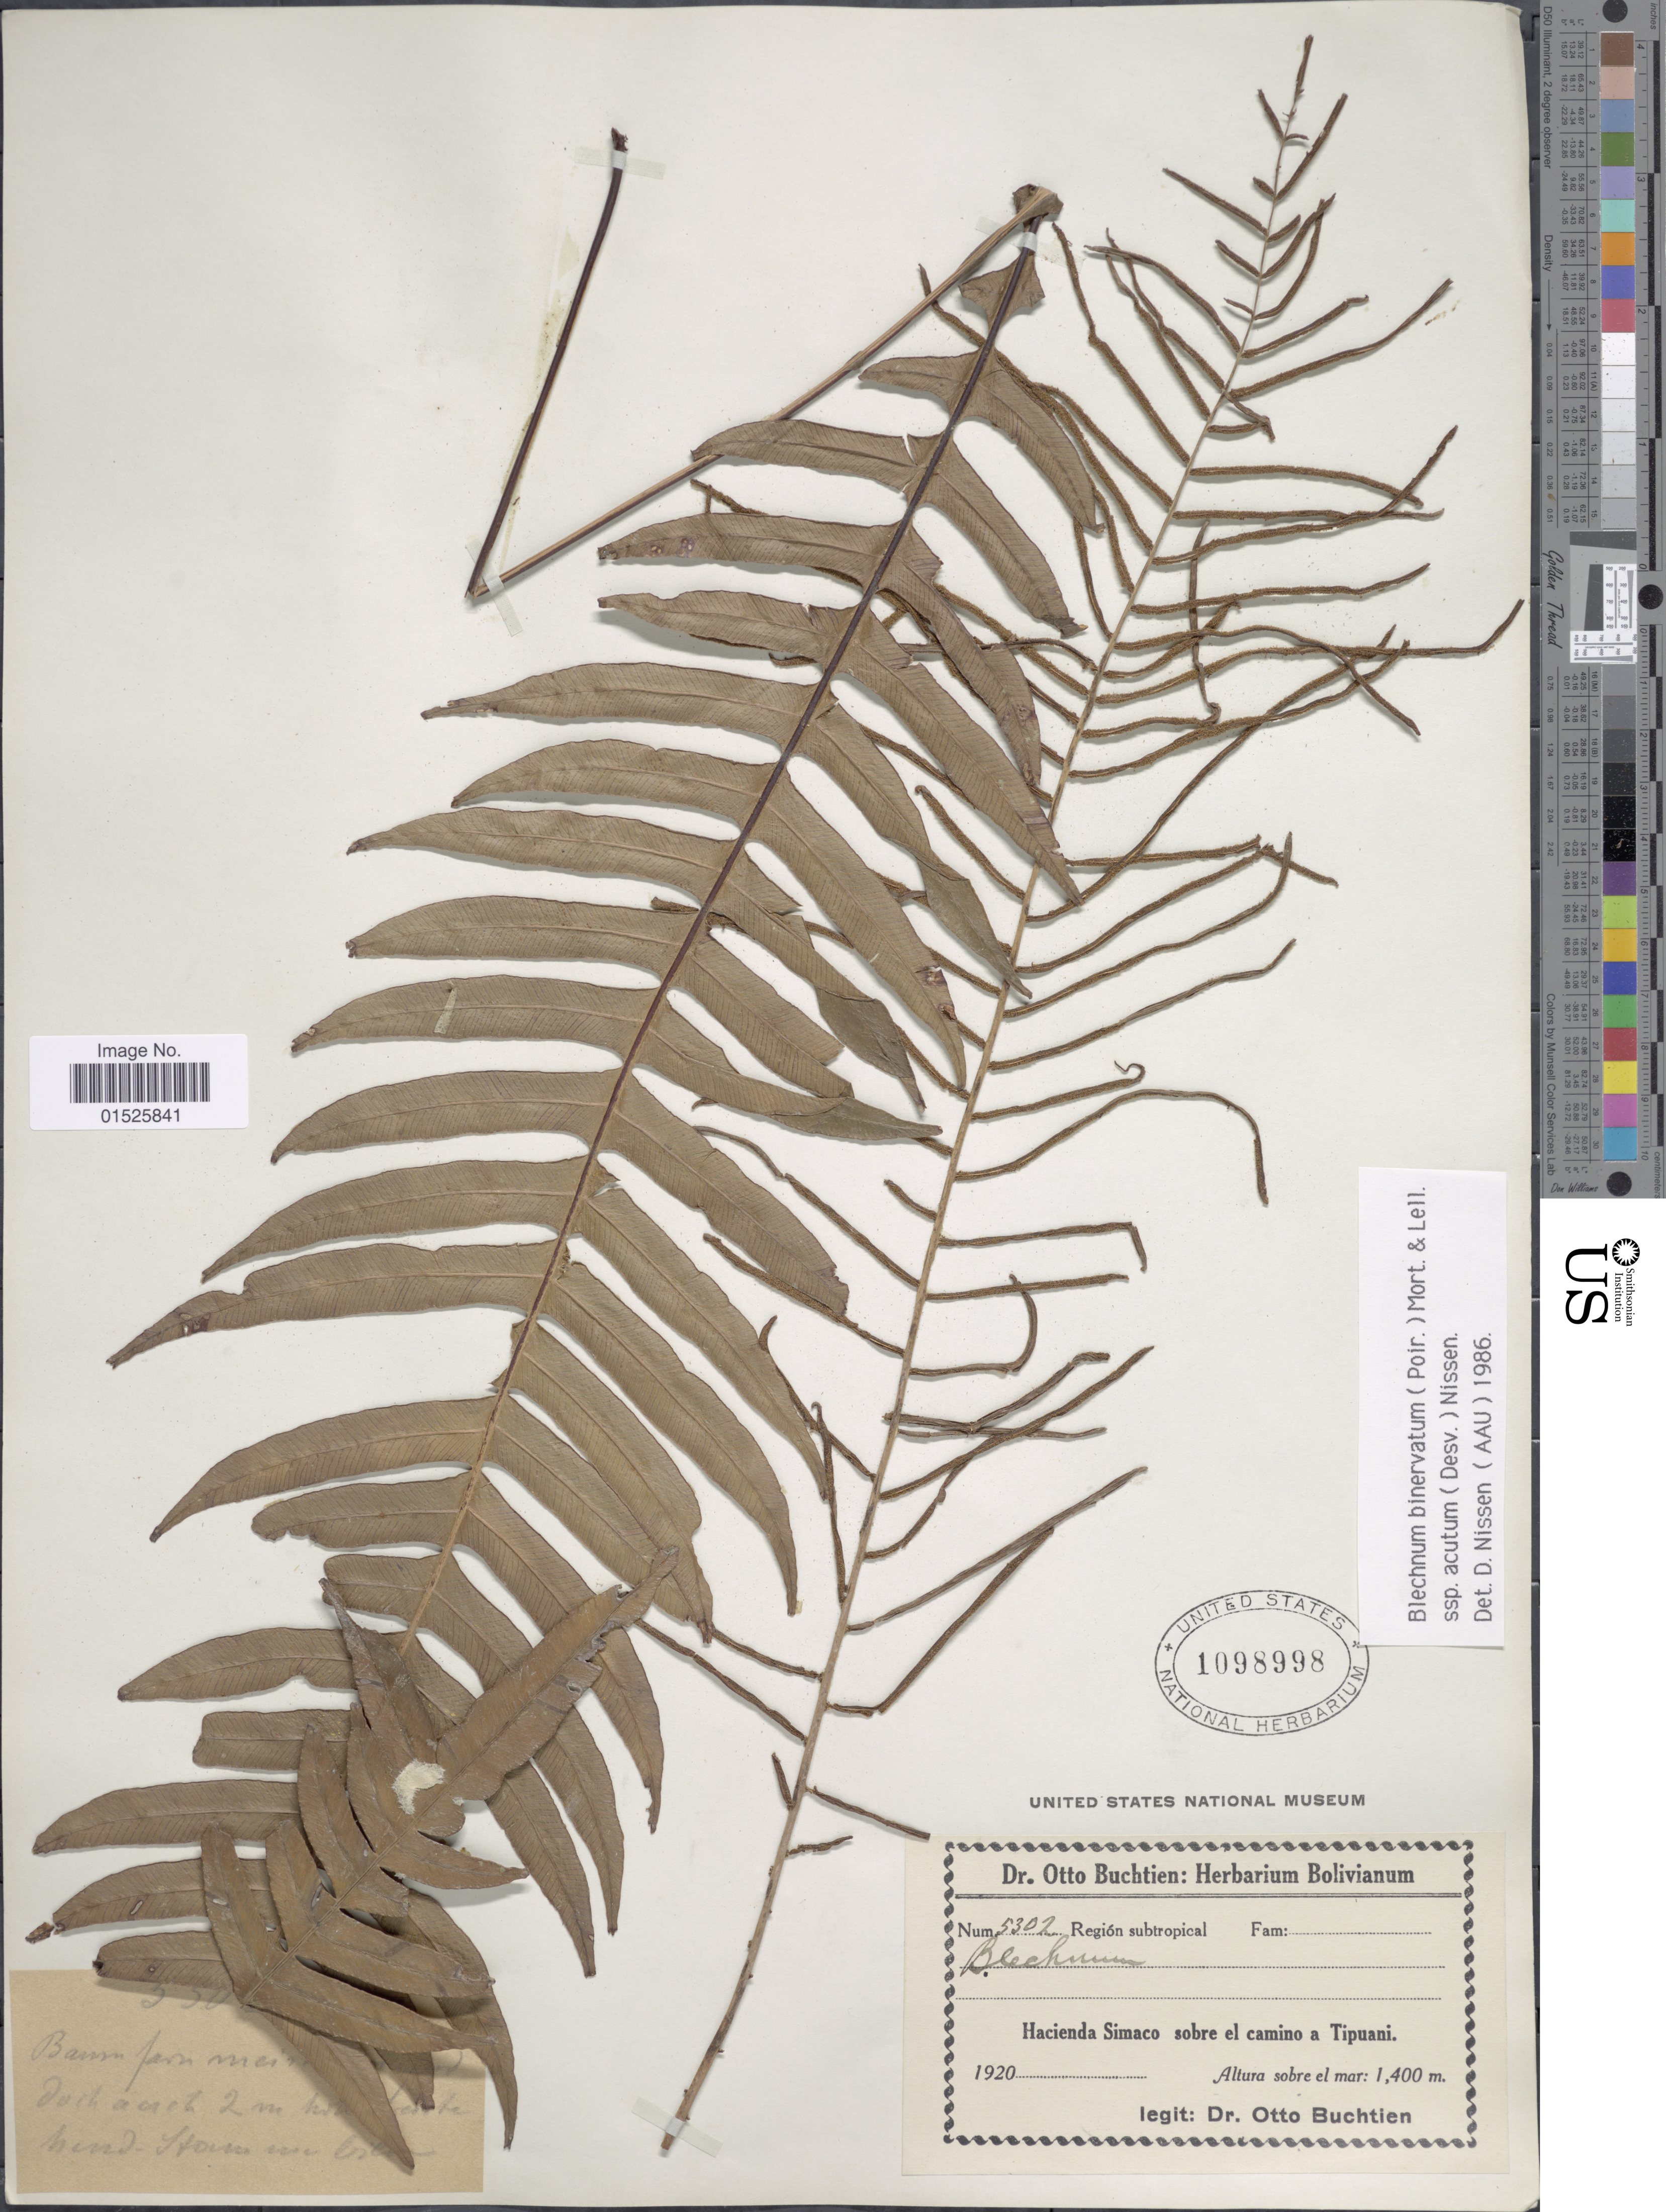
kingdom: Plantae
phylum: Tracheophyta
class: Polypodiopsida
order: Polypodiales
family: Blechnaceae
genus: Blechnum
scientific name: Blechnum ensiforme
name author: (Liebm.) C. Chr.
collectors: O. Buchtien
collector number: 5302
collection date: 1920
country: Bolivia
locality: Región subtropical. Hacienda Simaco sobre el camino a Tipuani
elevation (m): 1400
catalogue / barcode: US 1098998